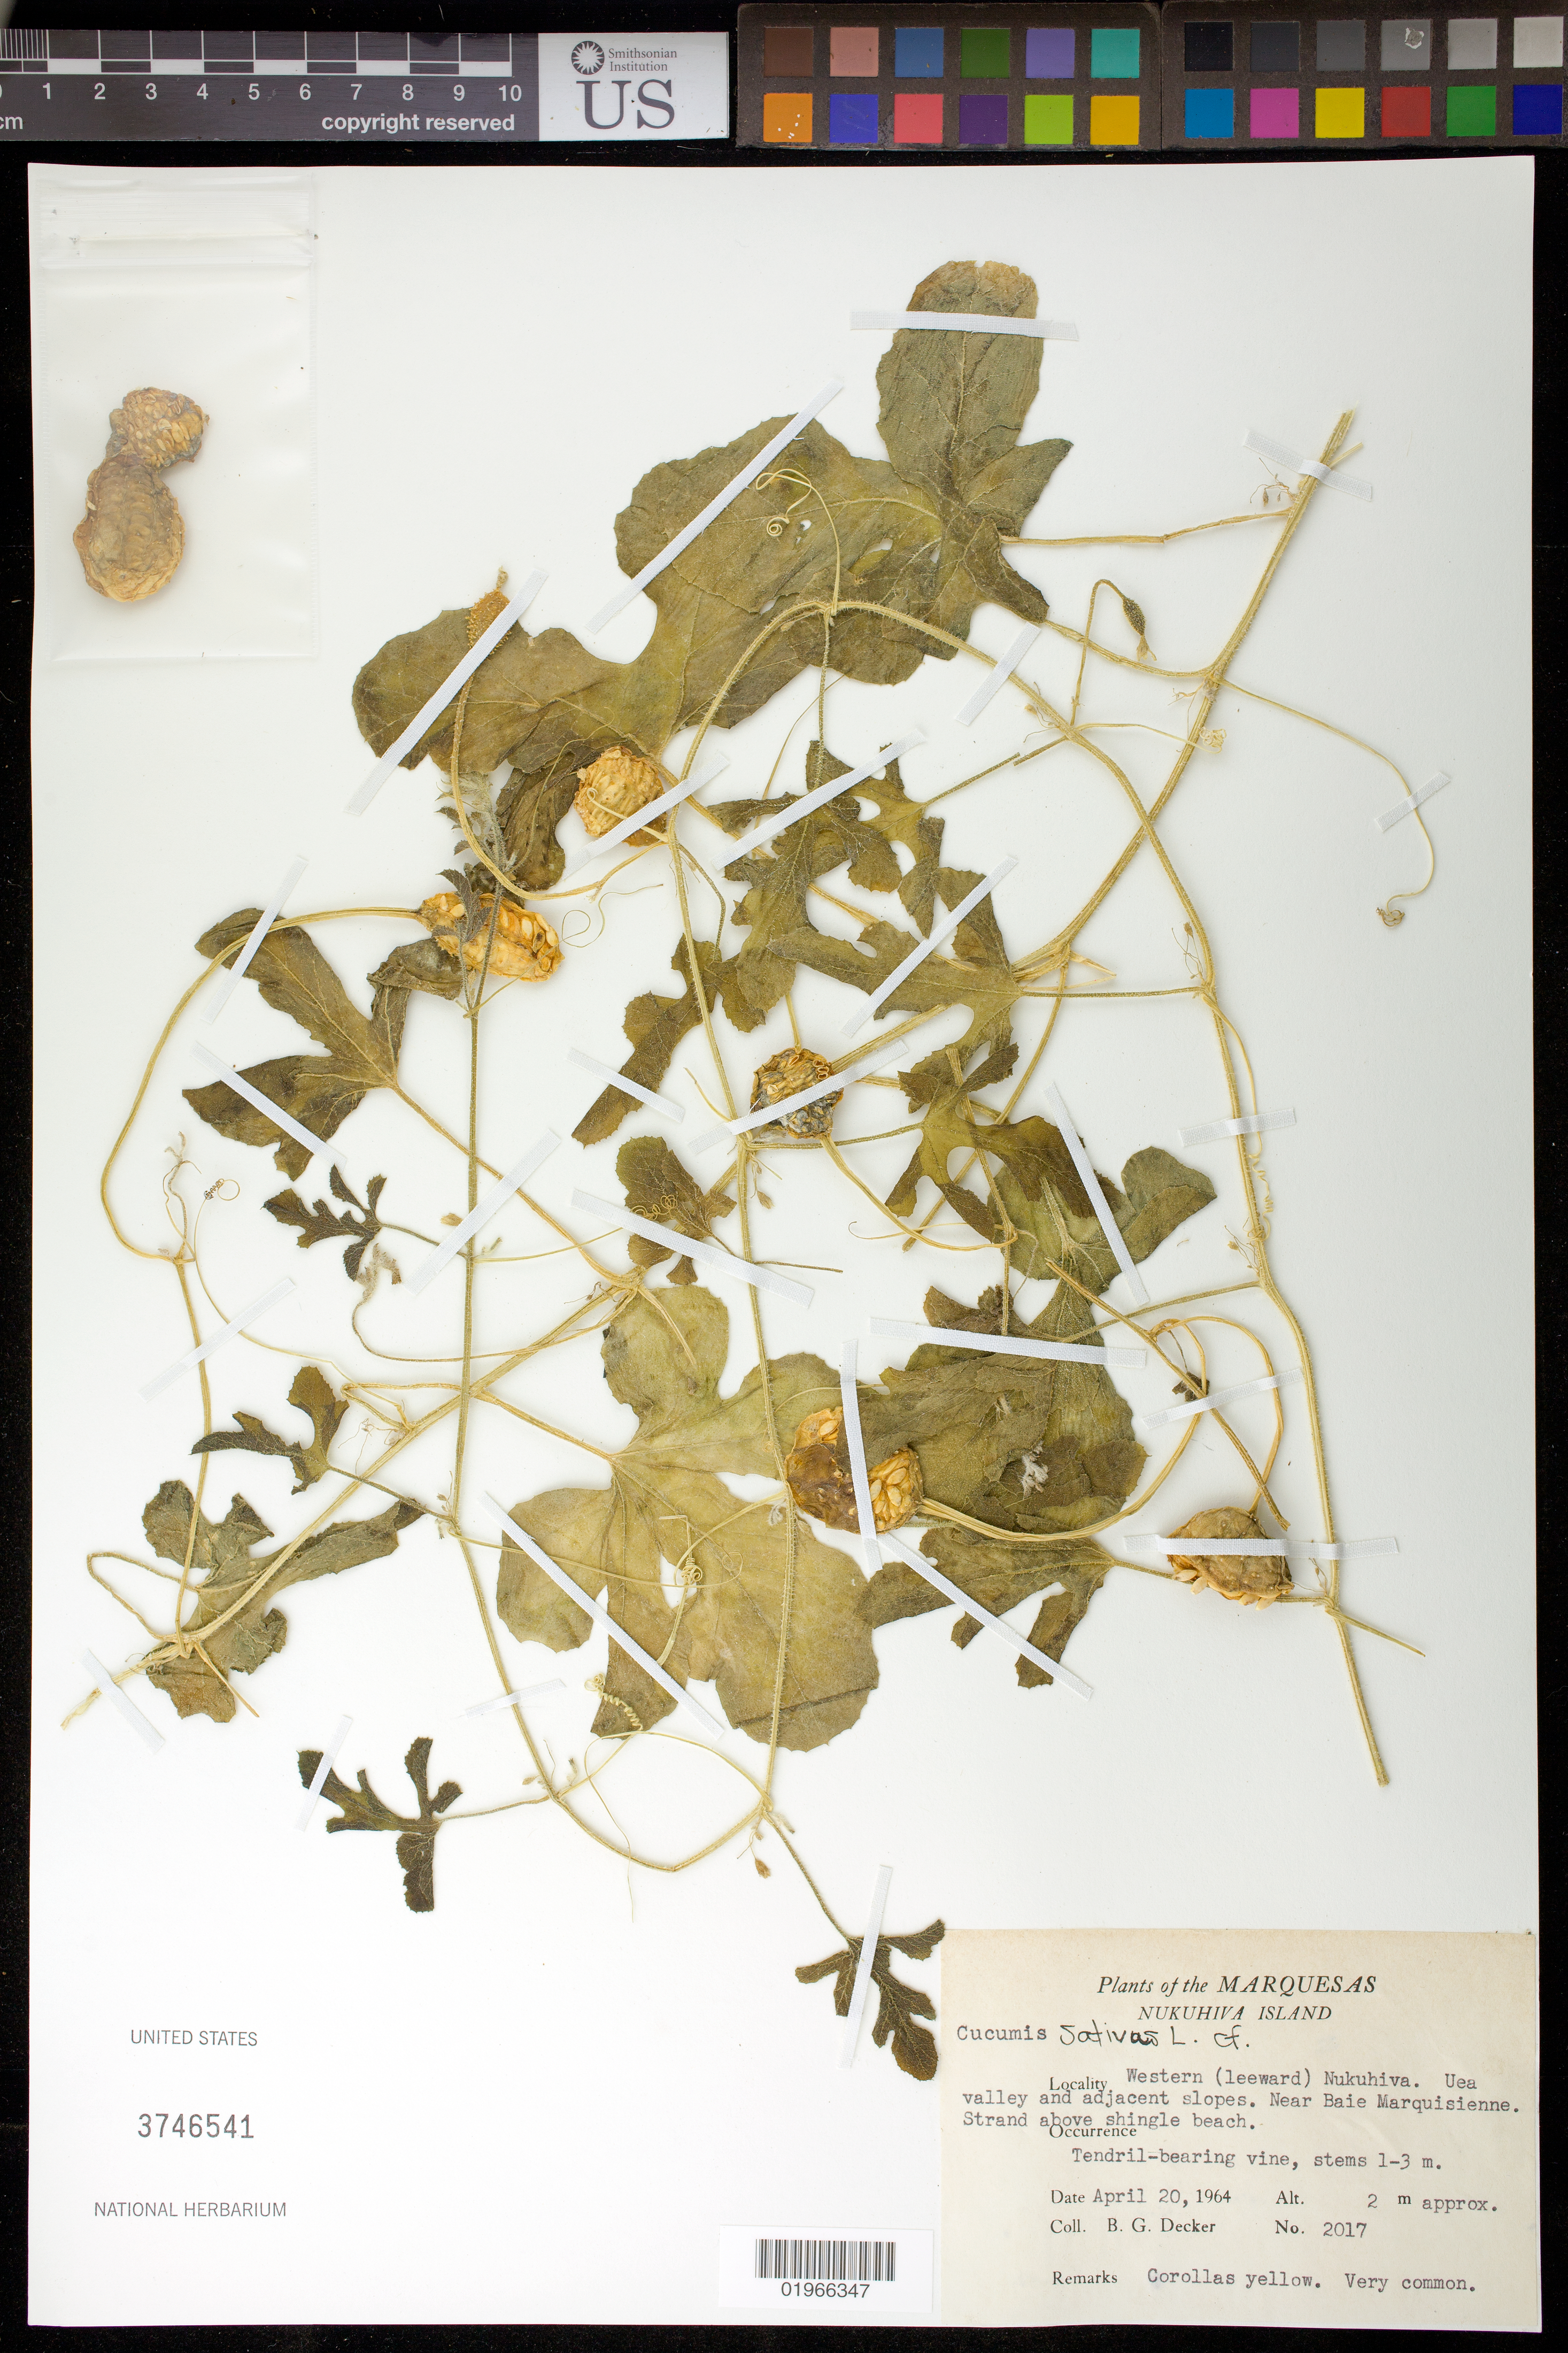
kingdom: Plantae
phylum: Tracheophyta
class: Magnoliopsida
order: Cucurbitales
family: Cucurbitaceae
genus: Cucumis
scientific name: Cucumis sativus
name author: L.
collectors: B. G. Decker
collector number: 2017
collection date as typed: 20 April 1964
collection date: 1964-04-20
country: French Polynesia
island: Nuku Hiva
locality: Leeward (W) side of island, Uea Valley and adjacent slopes, strand above shingle beach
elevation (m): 2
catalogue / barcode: US 3746541